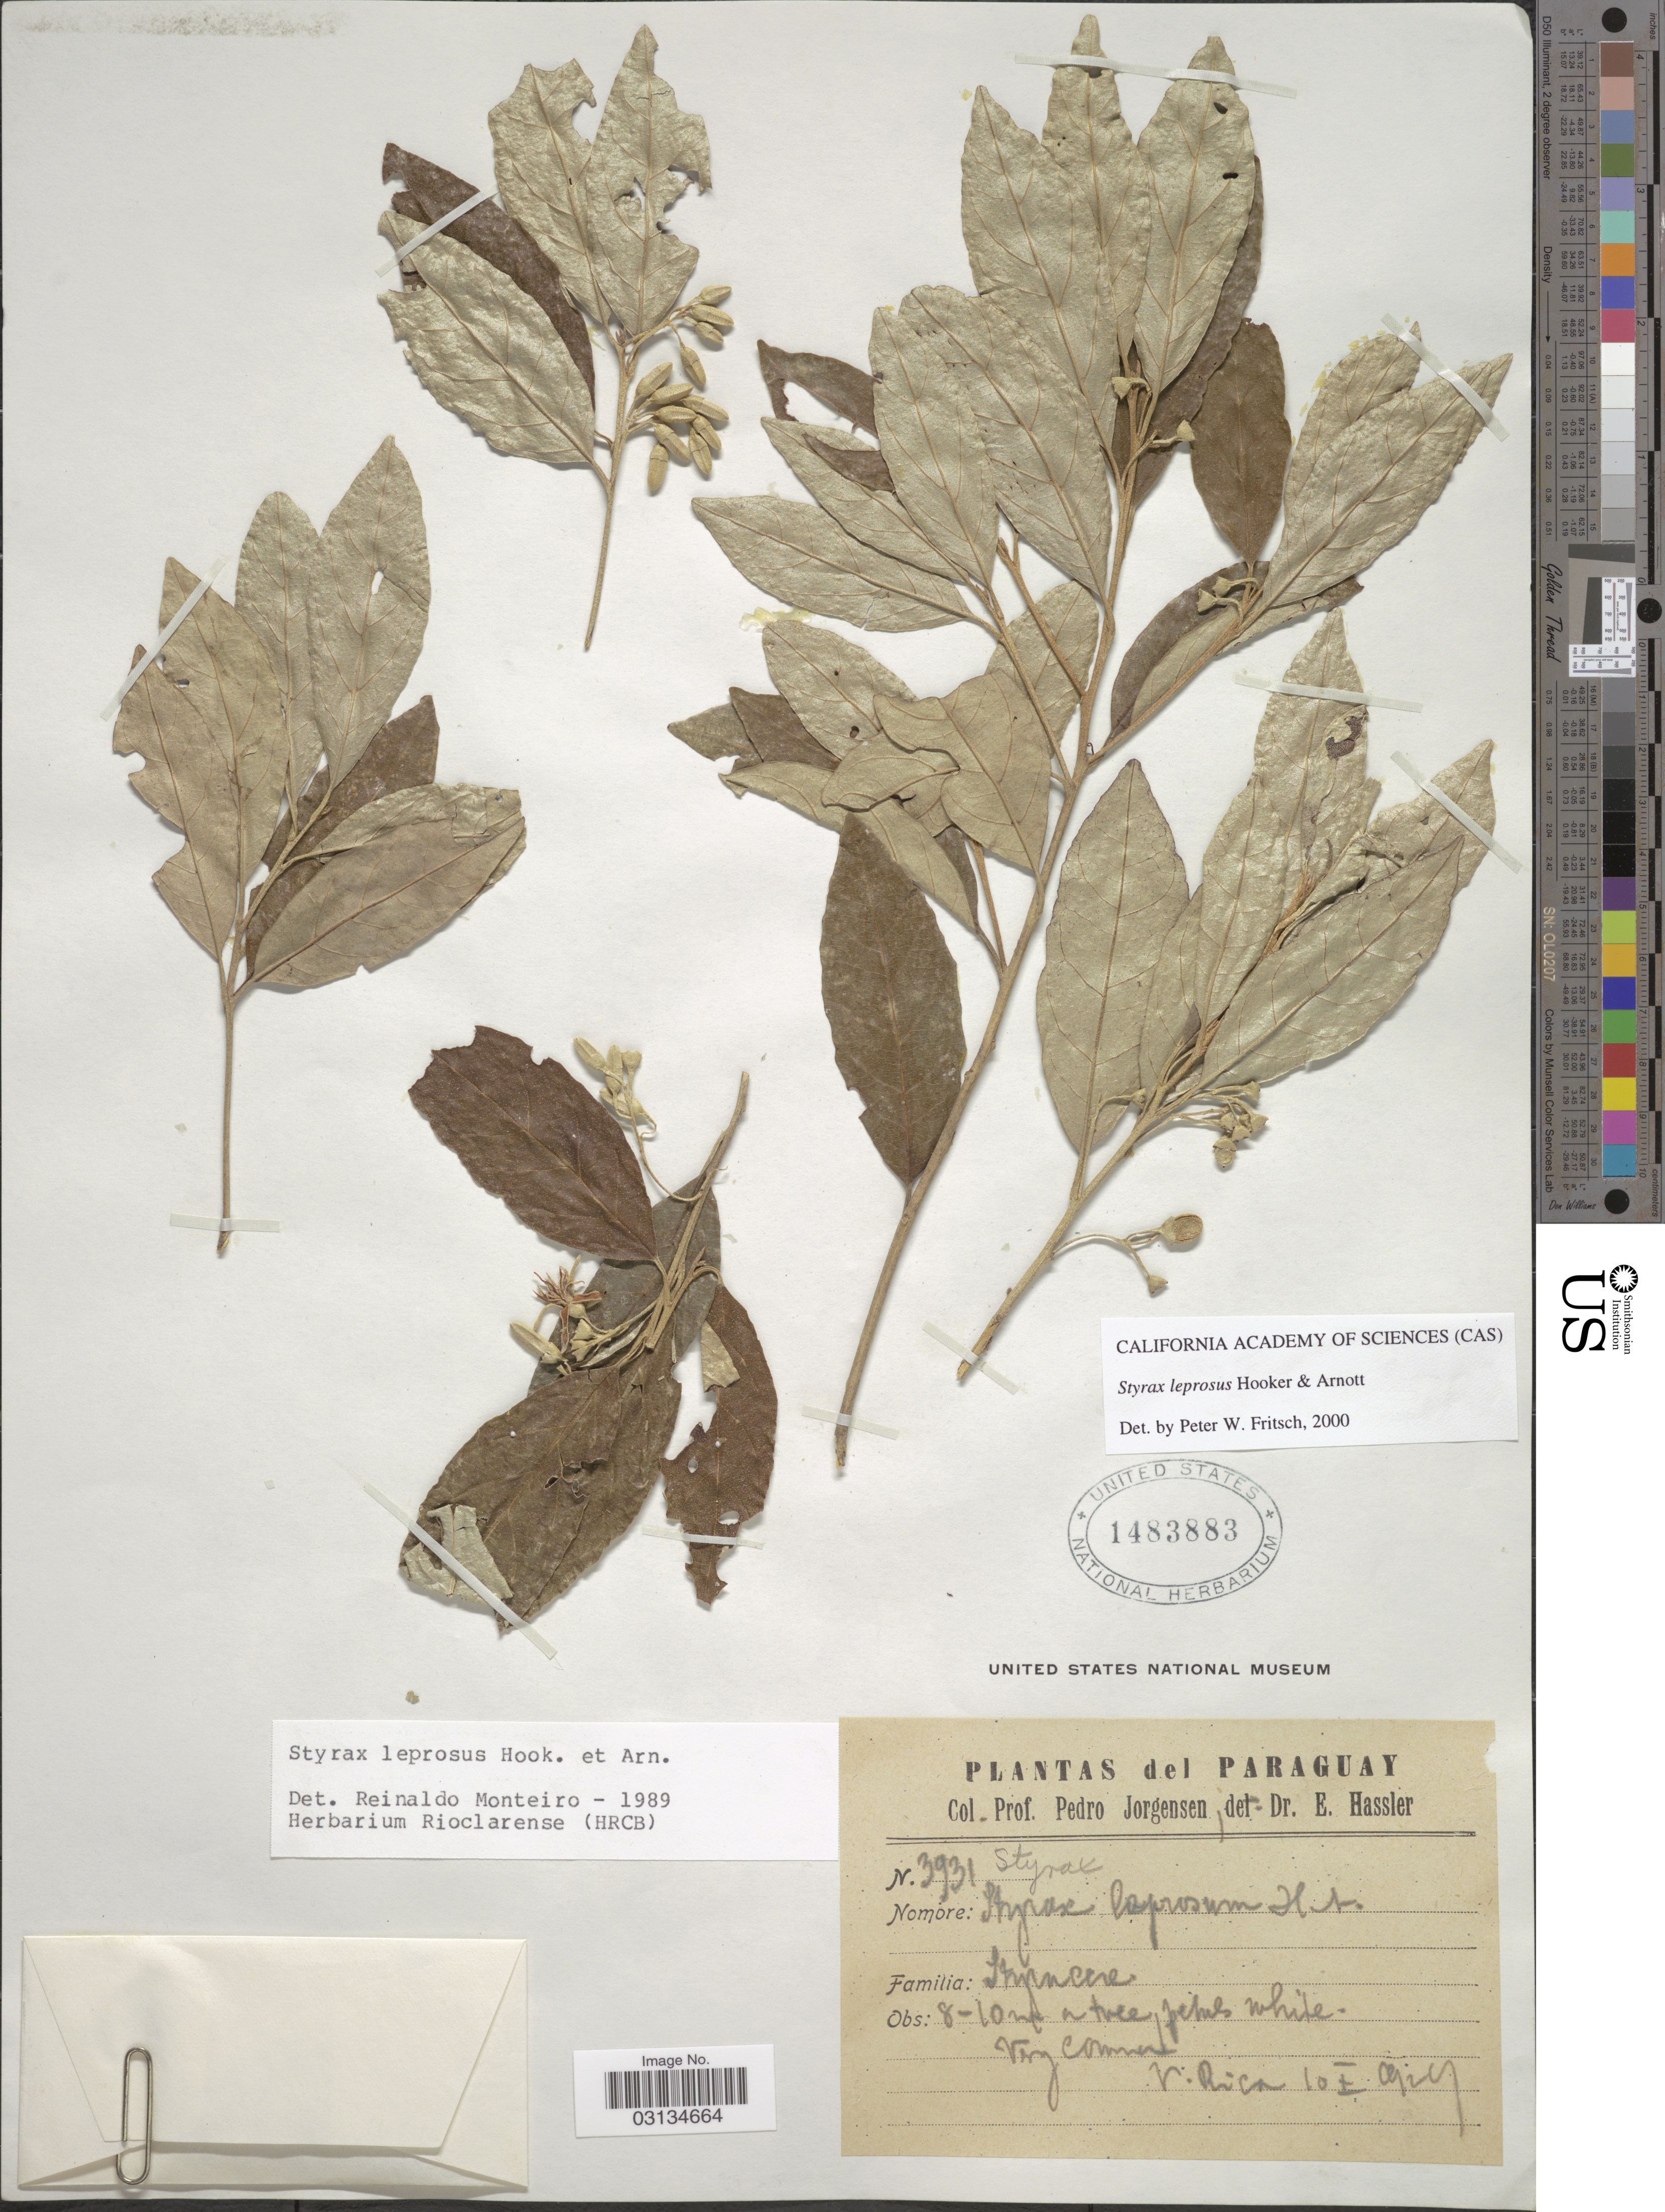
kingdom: Plantae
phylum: Tracheophyta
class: Magnoliopsida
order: Ericales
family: Styracaceae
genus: Styrax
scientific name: Styrax leprosus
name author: Hook. & Arn.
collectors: P. Jörgensen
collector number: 3931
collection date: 1929-10-10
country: Paraguay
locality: V. Rica.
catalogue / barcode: US 1483883